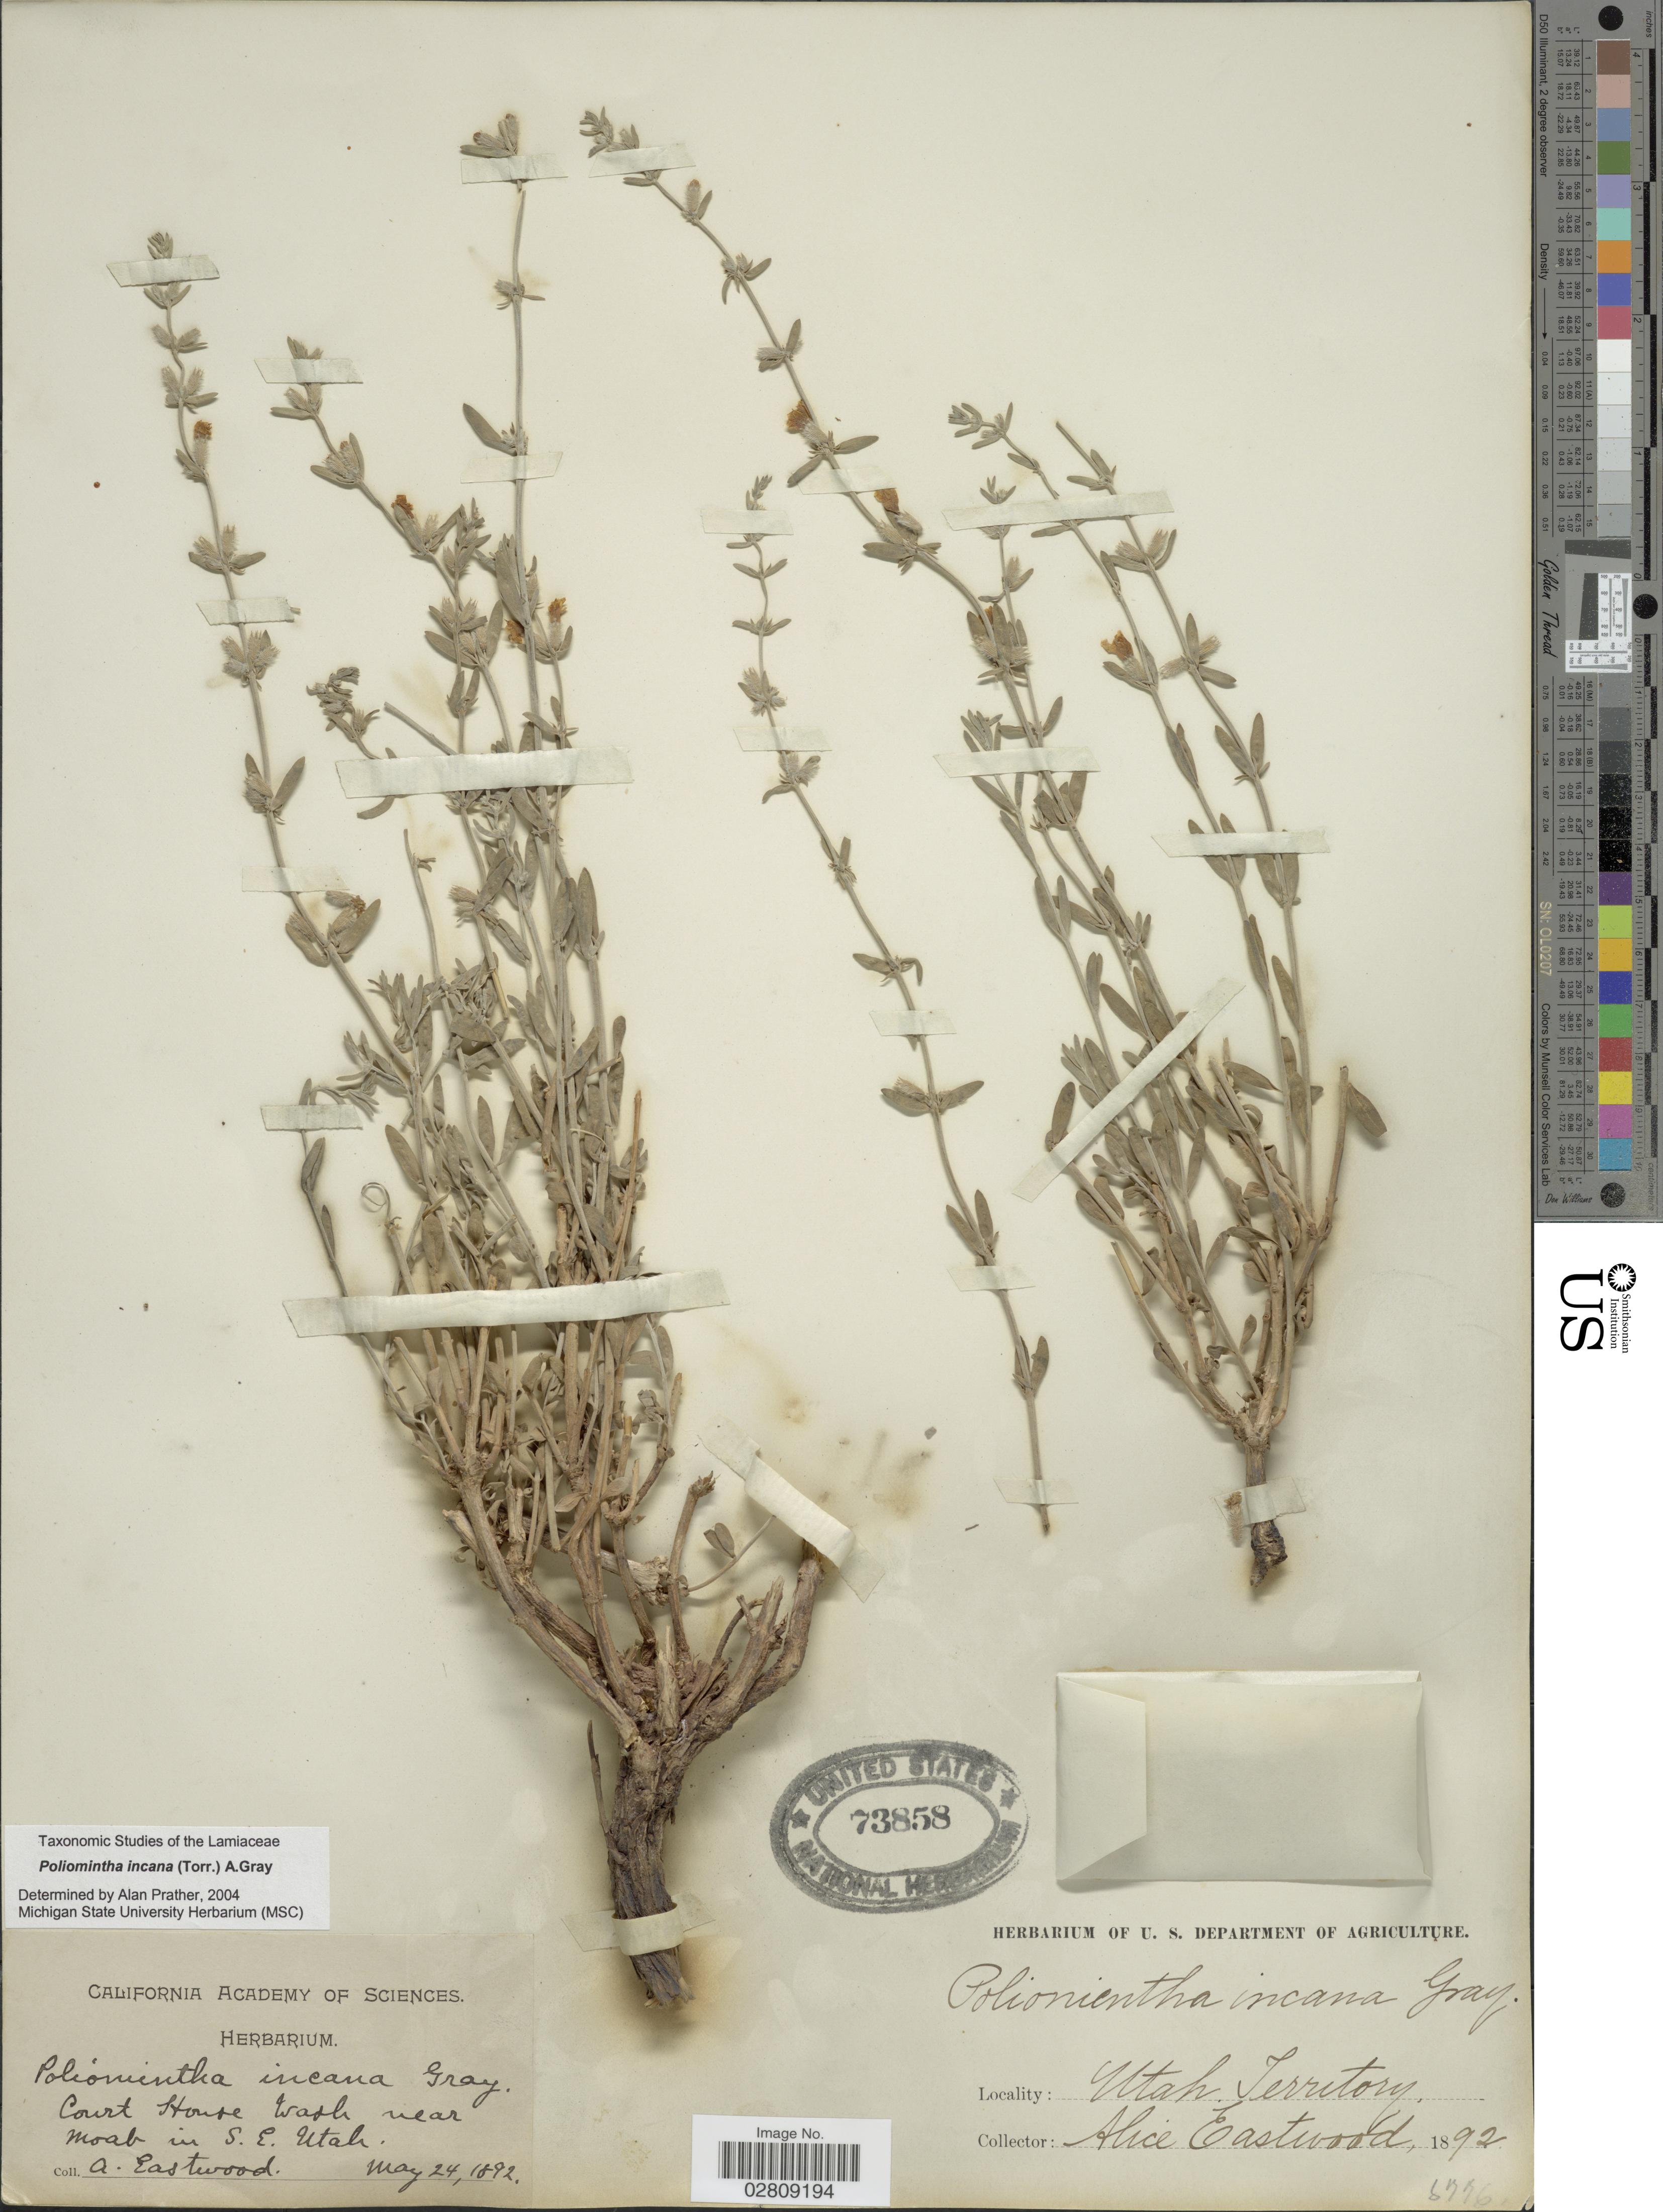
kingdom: Plantae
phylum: Tracheophyta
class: Magnoliopsida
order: Lamiales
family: Lamiaceae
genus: Poliomintha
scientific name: Poliomintha incana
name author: (Torr.) A. Gray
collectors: A. Eastwood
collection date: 1892-05-24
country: United States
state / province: Utah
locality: Court House Wash near Moab in S.E. Utah. Utah Territory.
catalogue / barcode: US 73858